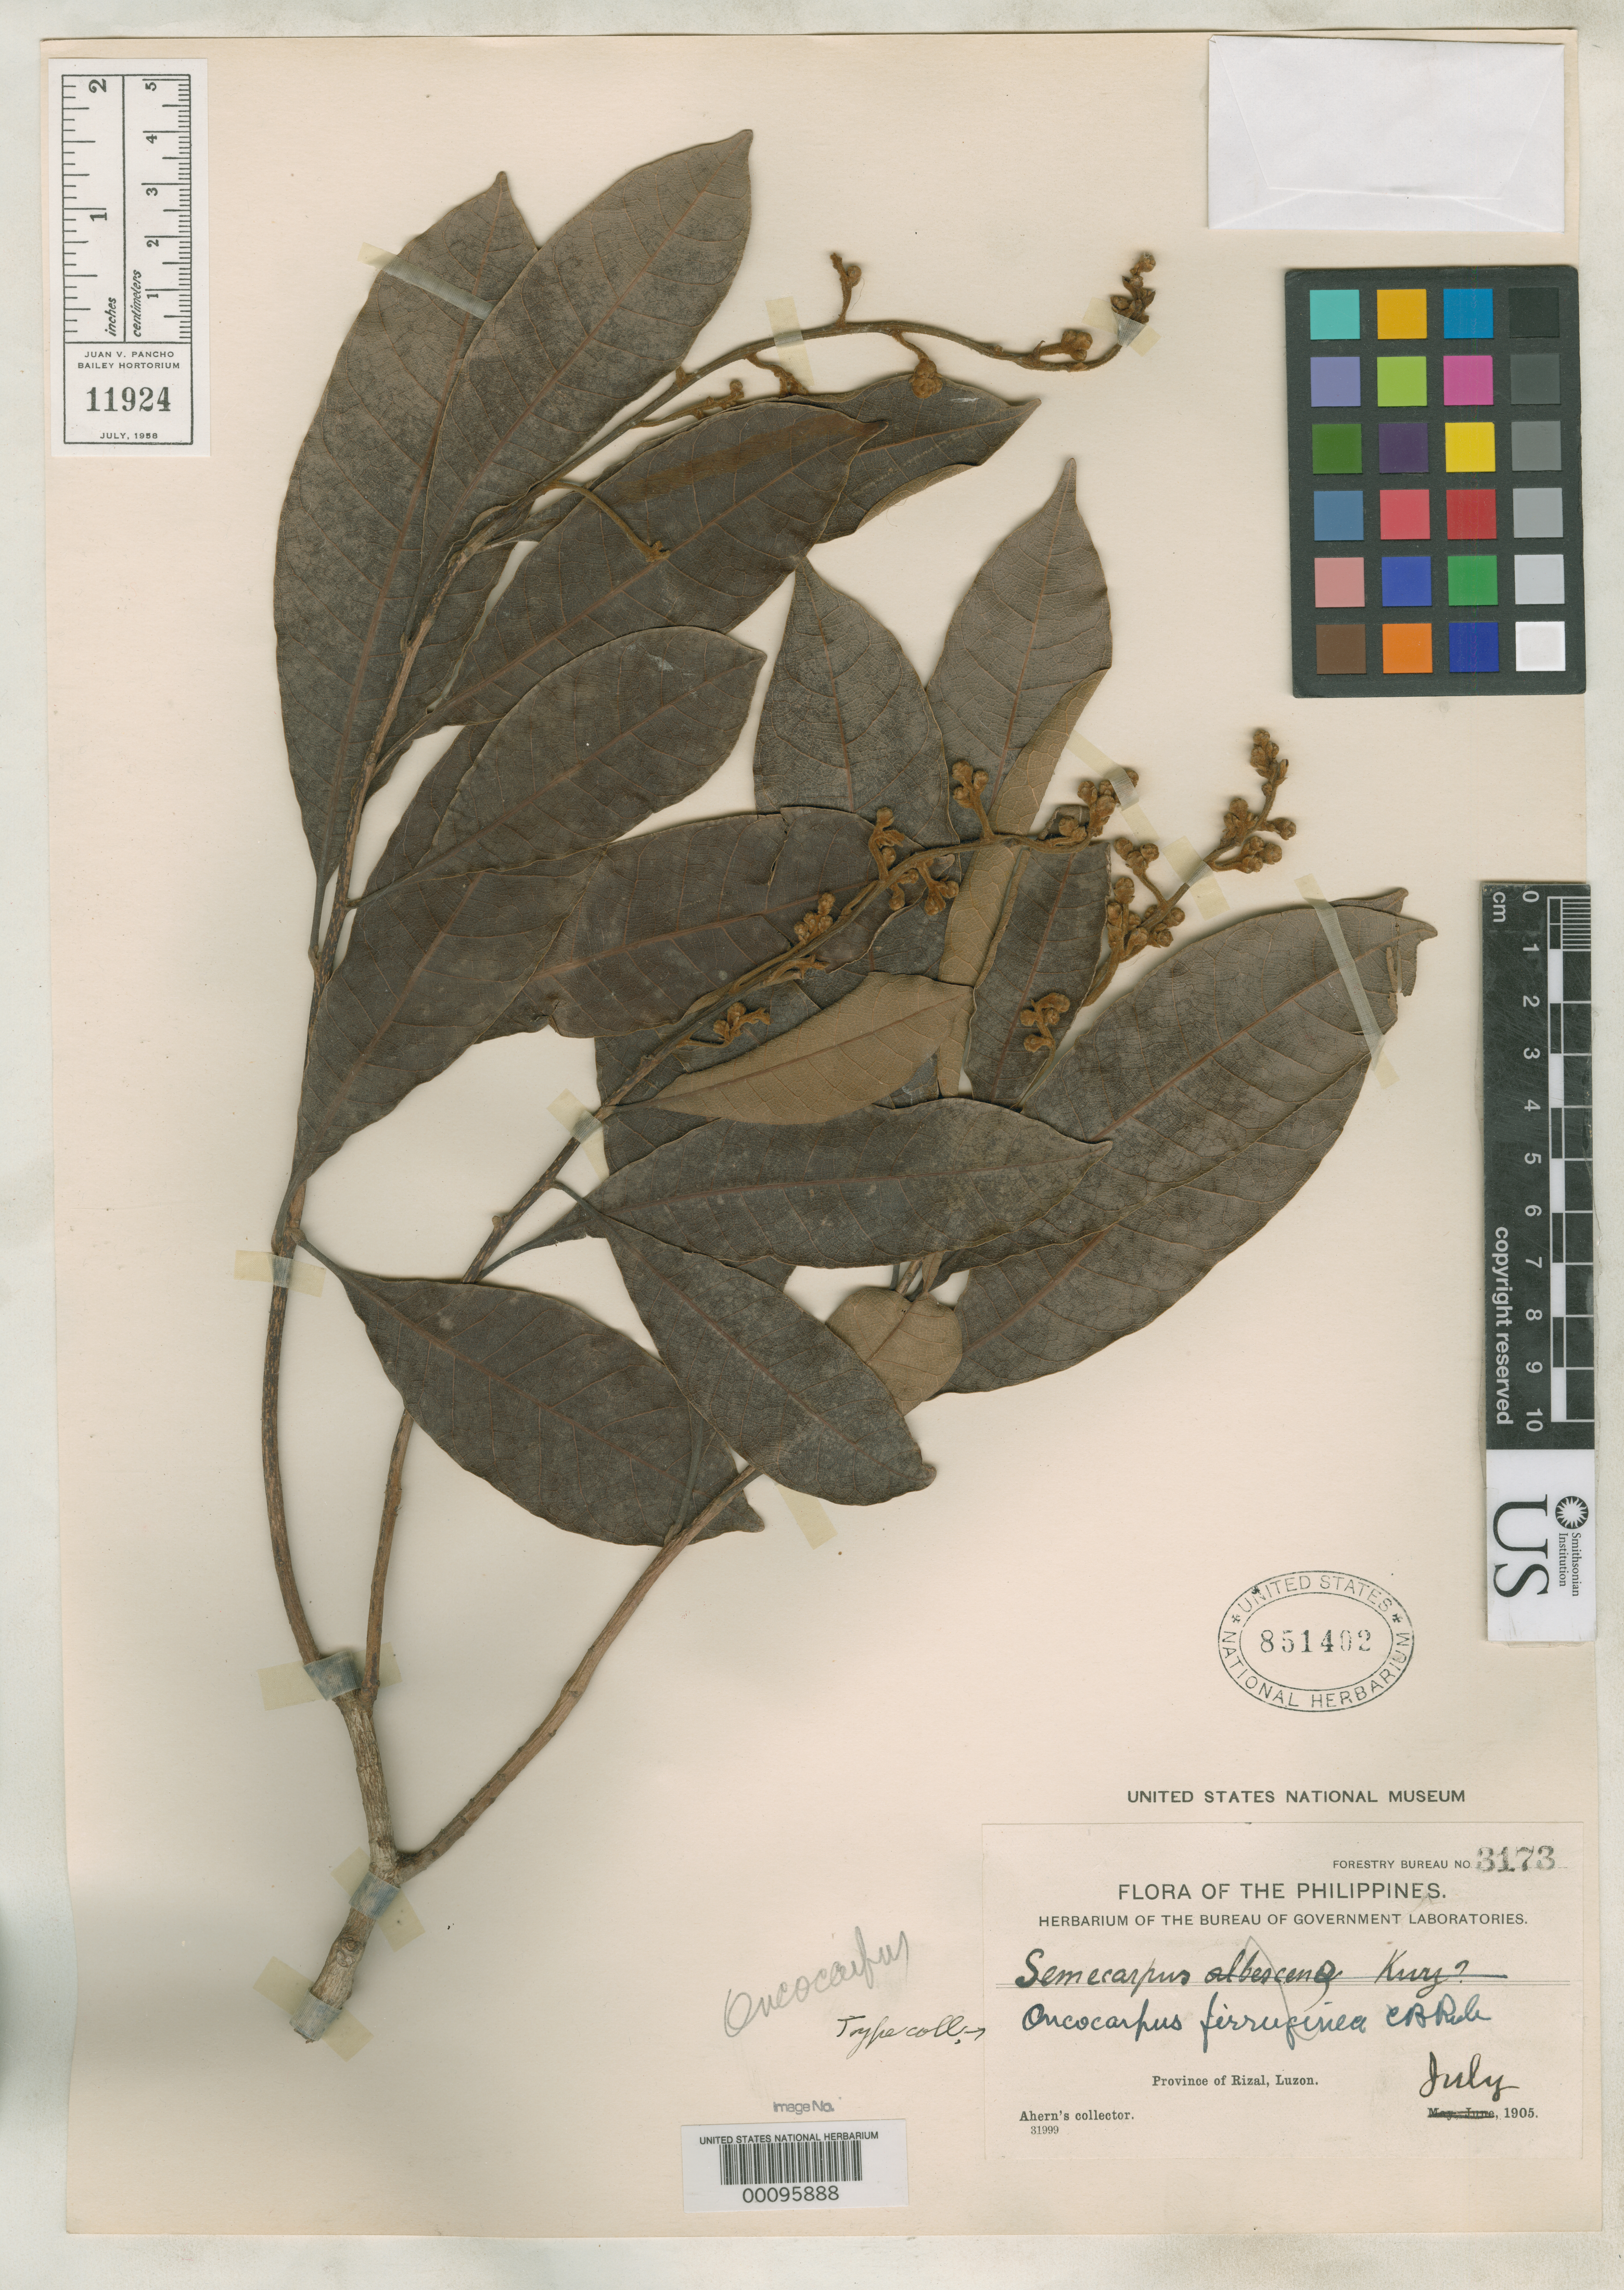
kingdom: Plantae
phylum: Tracheophyta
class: Magnoliopsida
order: Sapindales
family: Anacardiaceae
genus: Oncocarpus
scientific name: Oncocarpus ferruginea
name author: C.B. Rob.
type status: Isotype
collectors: Ahern's collector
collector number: For. Bur. 3173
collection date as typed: Jul 1905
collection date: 1905-07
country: Philippines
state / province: Calabarzon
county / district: Rizal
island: Luzon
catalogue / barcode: US 851402